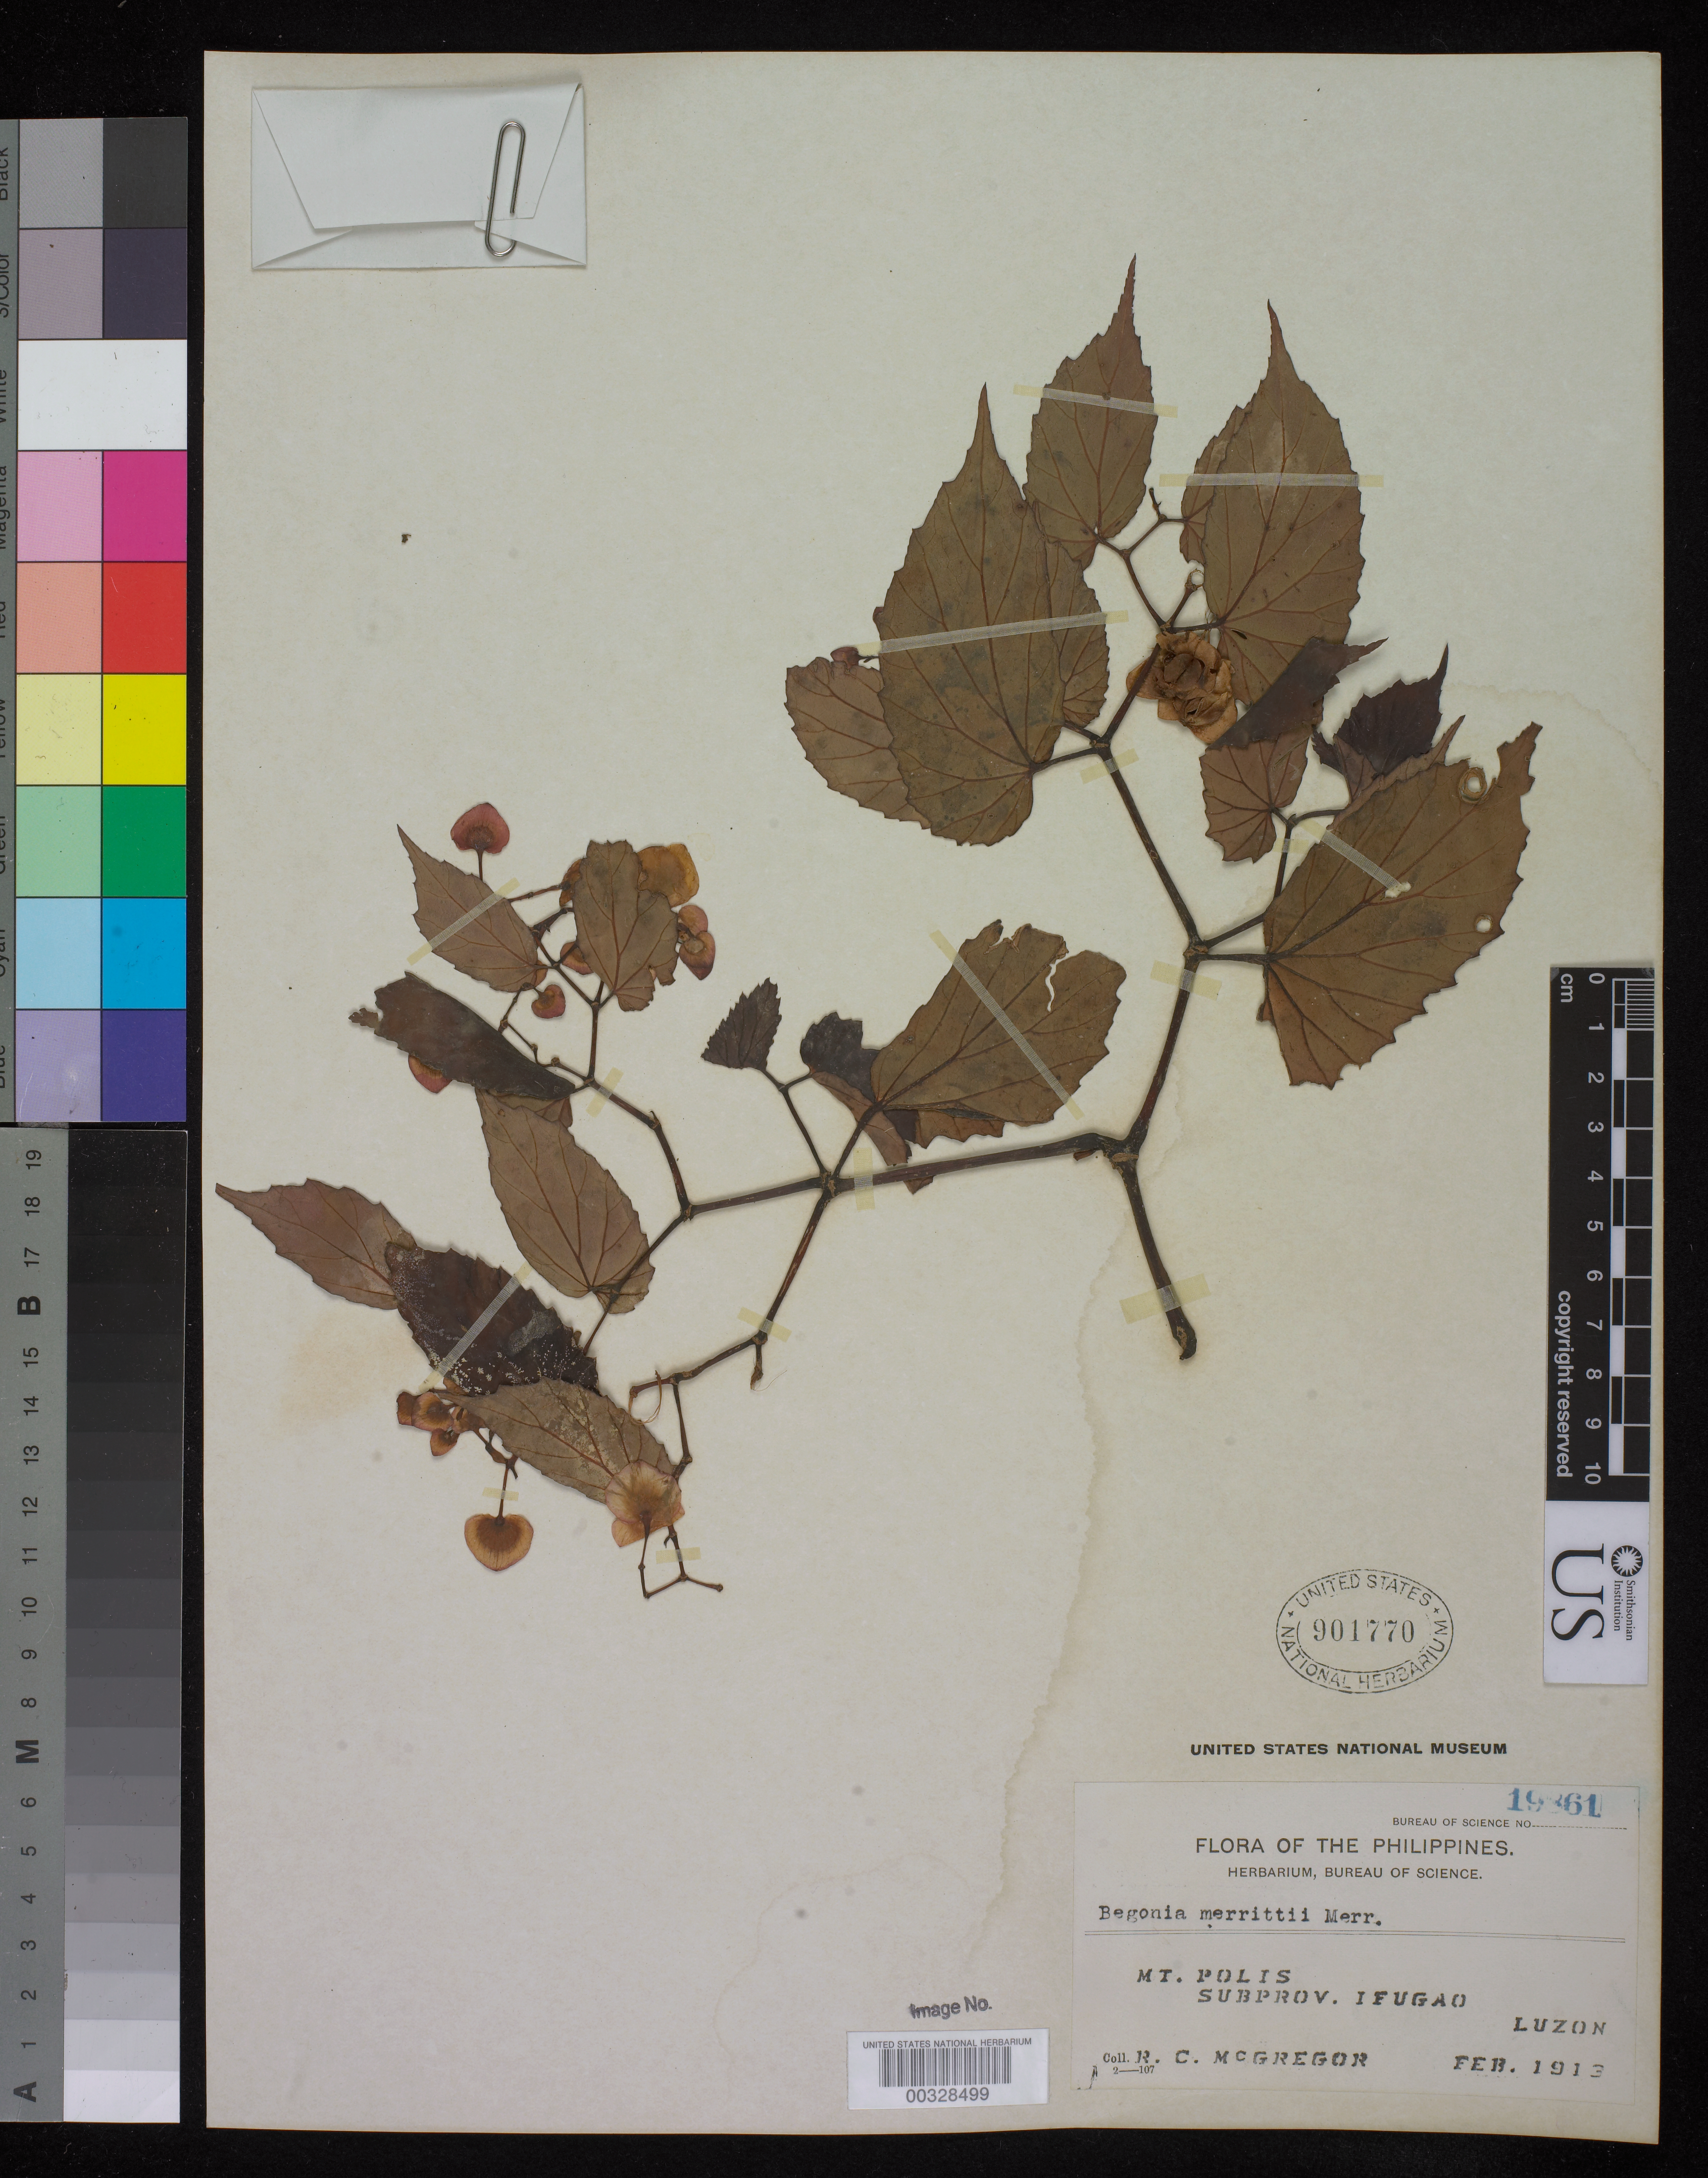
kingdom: Plantae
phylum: Tracheophyta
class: Magnoliopsida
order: Cucurbitales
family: Begoniaceae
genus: Begonia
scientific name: Begonia merrittii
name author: Merr.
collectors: R. C. McGregor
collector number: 19861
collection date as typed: Feb 1913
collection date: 1913-02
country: Philippines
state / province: Cordillera (Administrative Region)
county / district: Ifugao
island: Luzon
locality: Mt. Polis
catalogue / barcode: US 901770